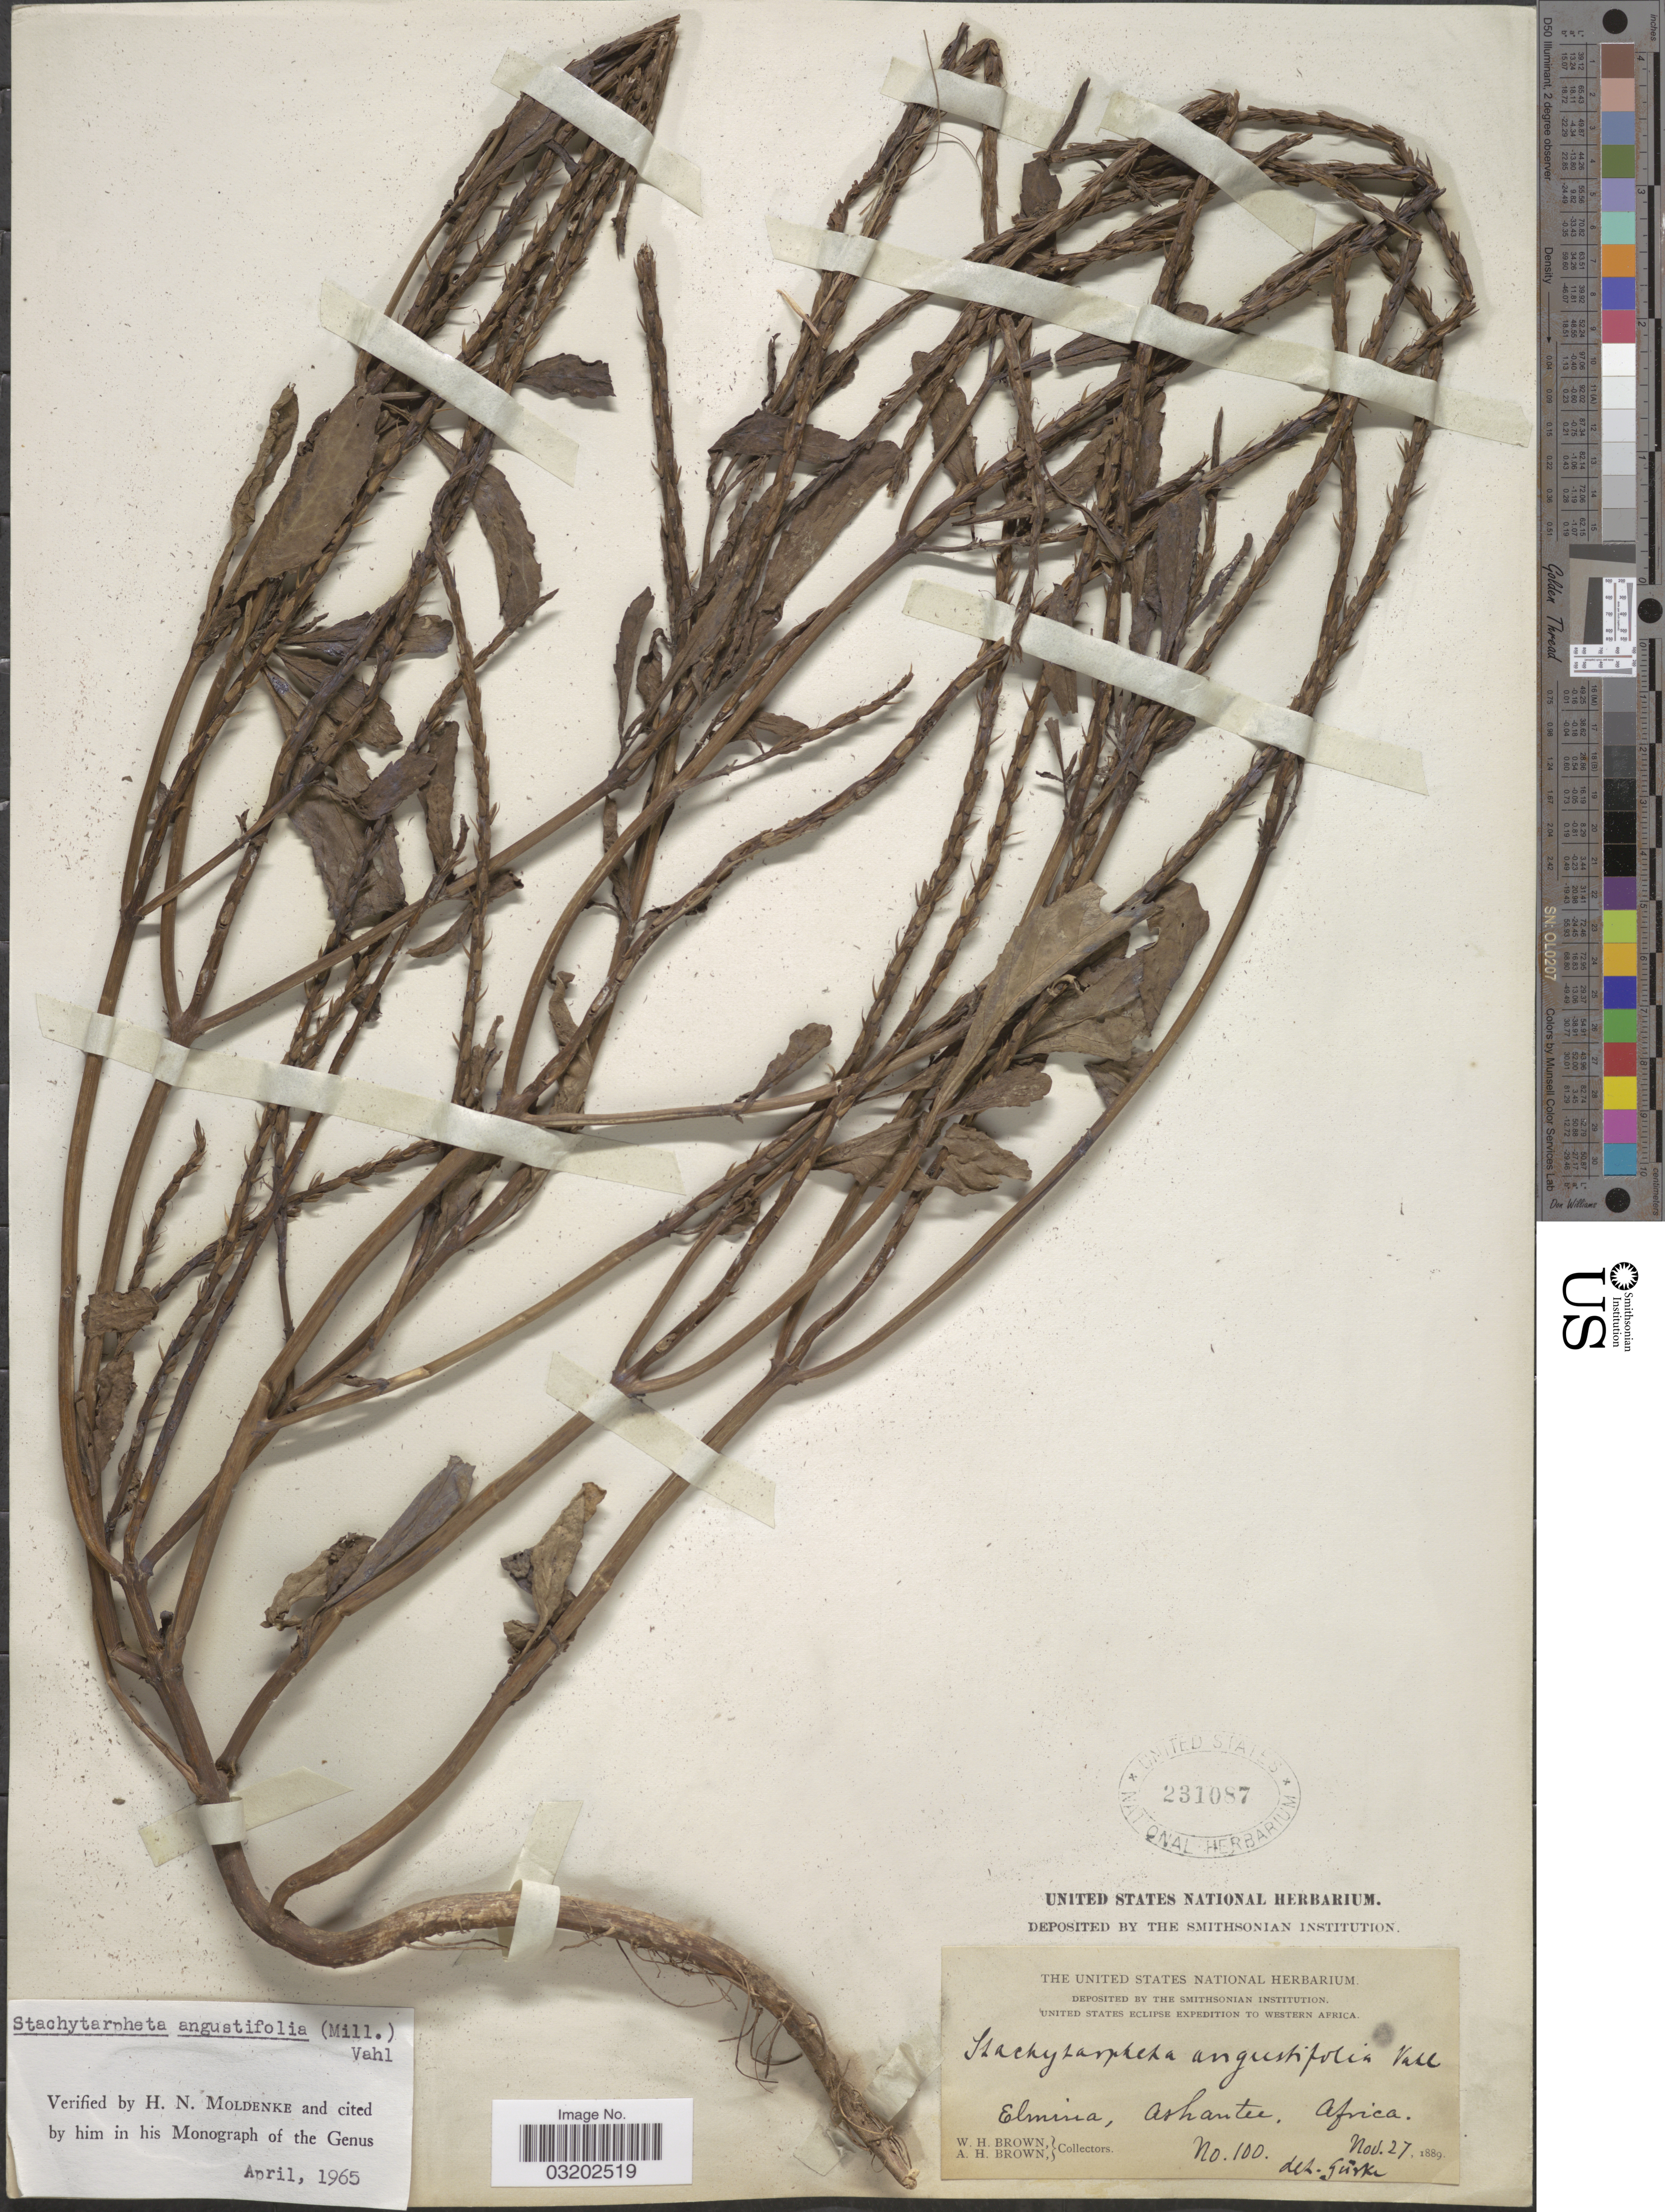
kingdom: Plantae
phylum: Tracheophyta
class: Magnoliopsida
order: Lamiales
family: Verbenaceae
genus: Stachytarpheta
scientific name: Stachytarpheta angustifolia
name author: (Mill.) Vahl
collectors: W. H. Brown & A. H. Brown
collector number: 100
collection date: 1889-11-27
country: Ghana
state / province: Ashanti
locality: Elmina, Ashantee.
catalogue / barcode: US 231087